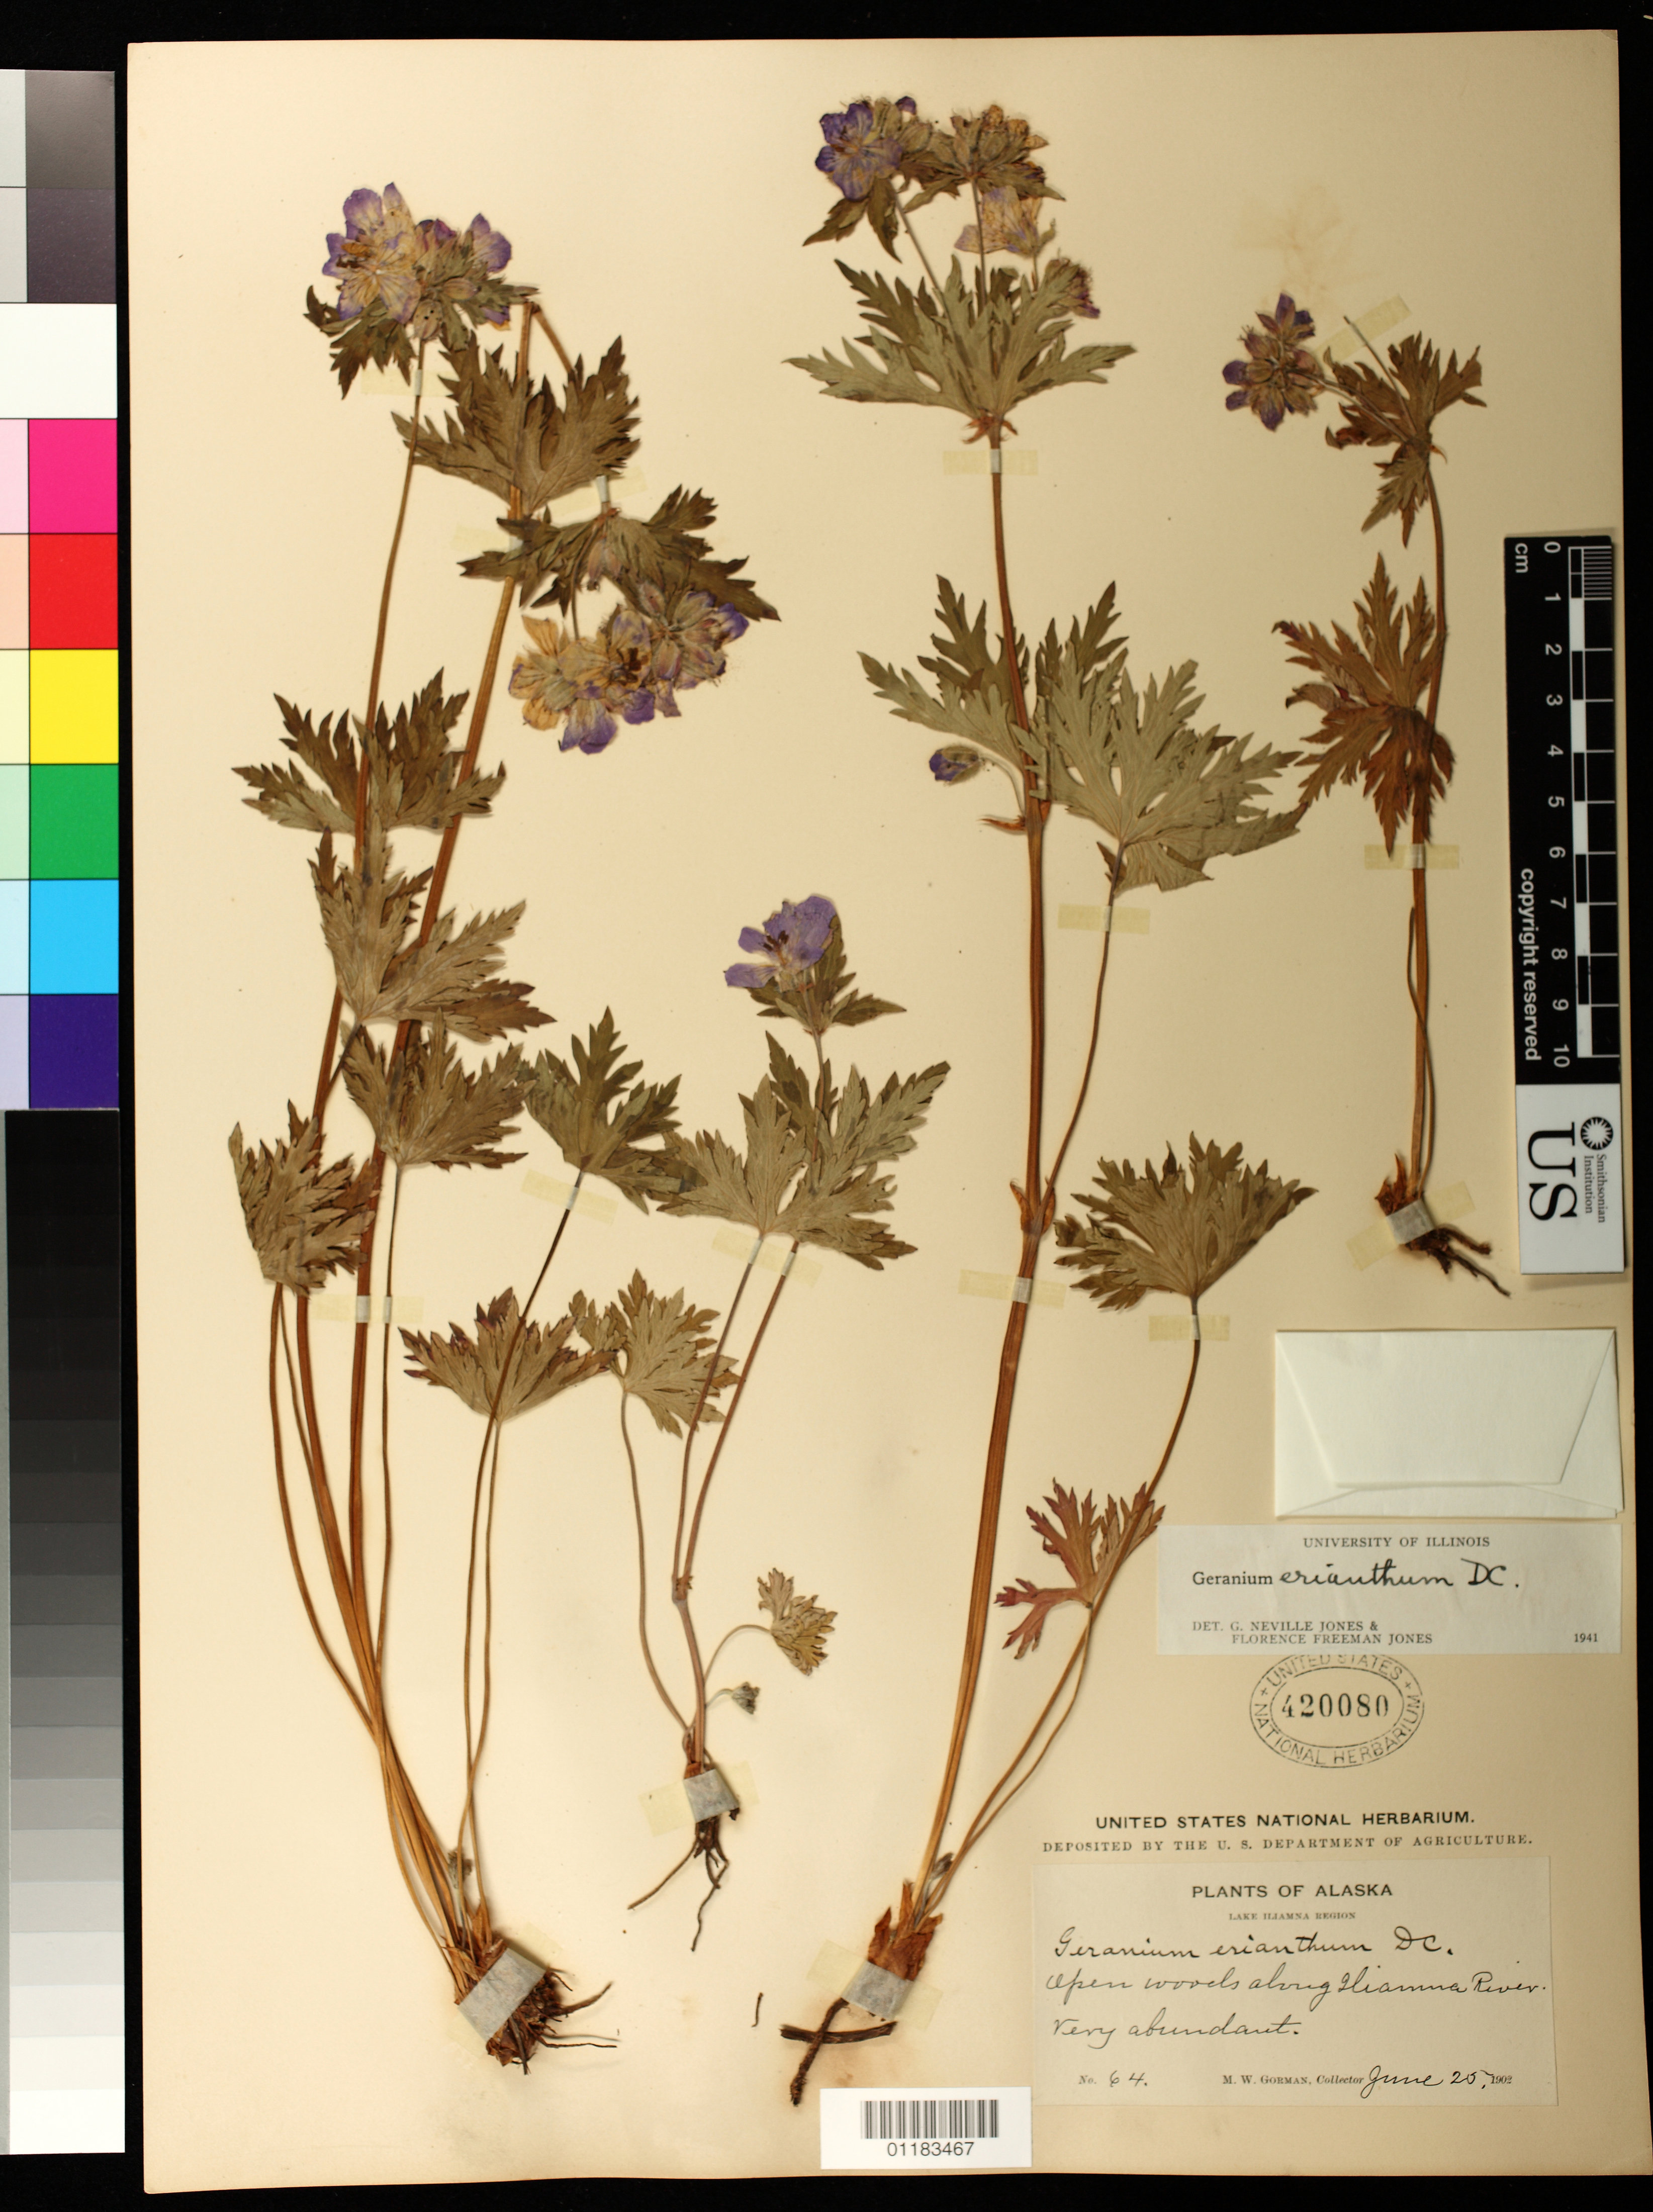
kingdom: Plantae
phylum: Tracheophyta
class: Magnoliopsida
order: Geraniales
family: Geraniaceae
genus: Geranium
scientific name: Geranium erianthum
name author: DC.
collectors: M. W. Gorman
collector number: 64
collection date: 1902-06-25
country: United States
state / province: Alaska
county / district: Lake and Peninsula Borough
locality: Lake Iliamna Region. Open woods along Iliamna River. Very abundant.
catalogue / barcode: US 420080